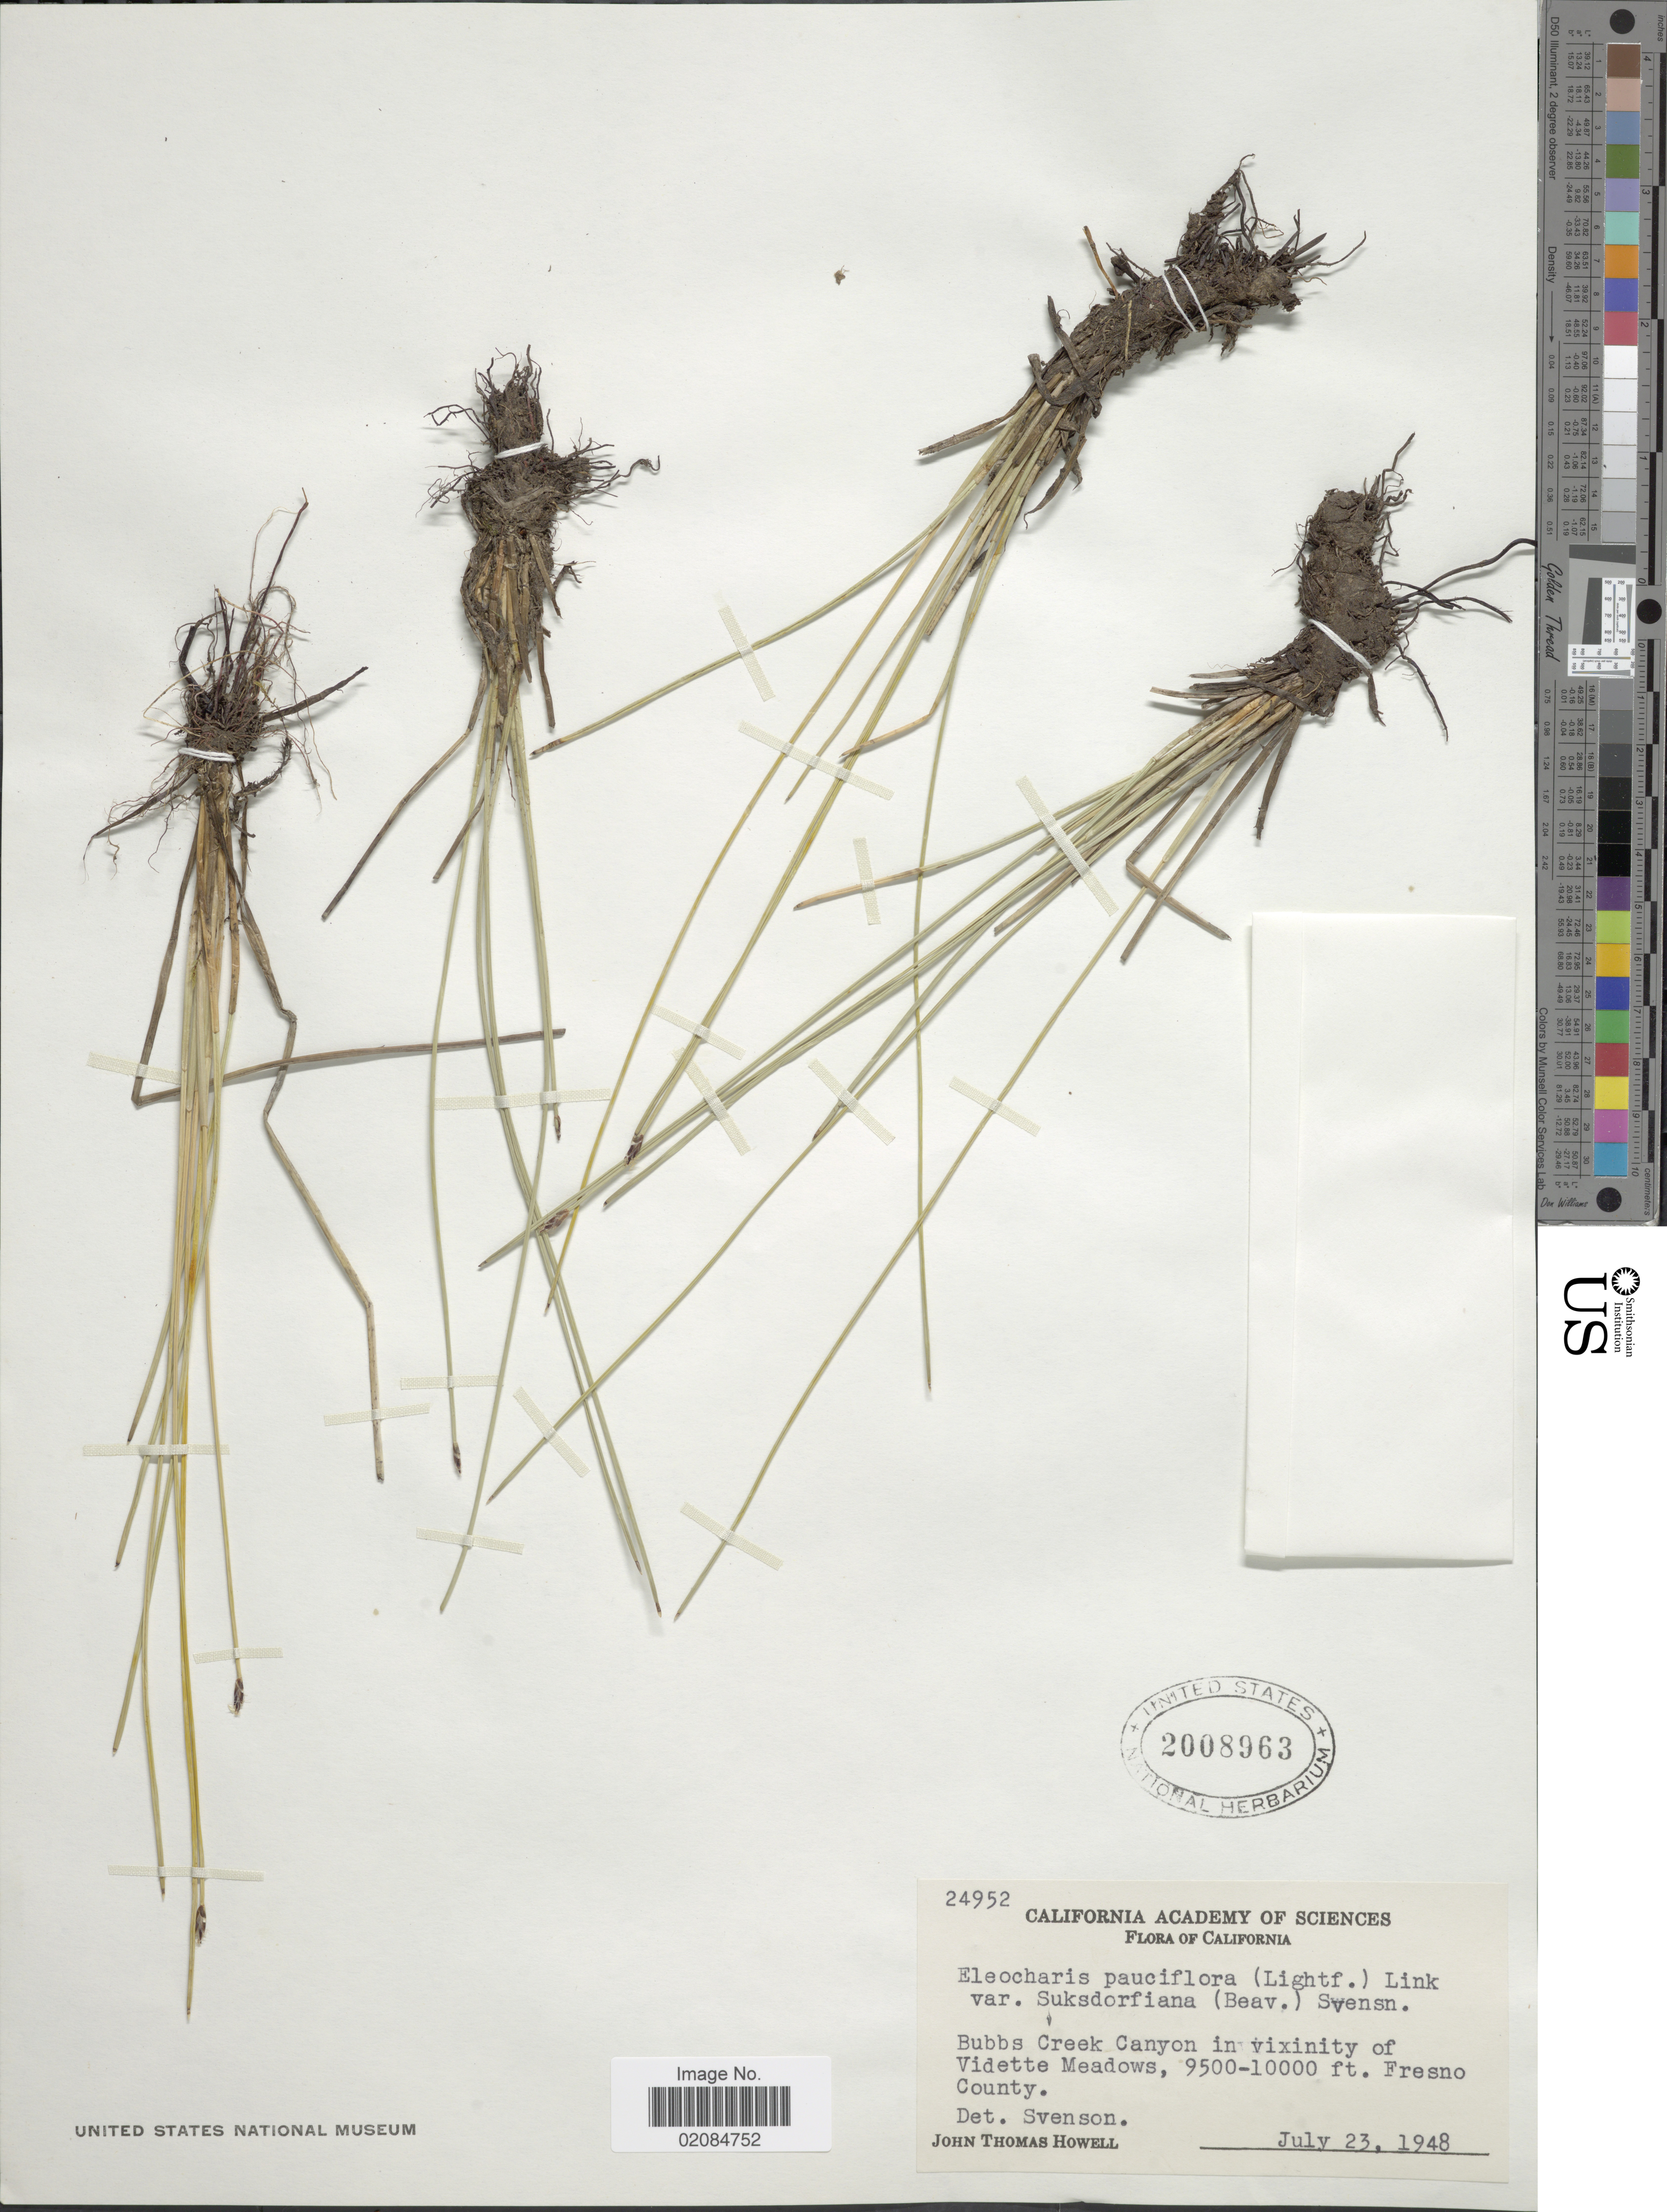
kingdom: Plantae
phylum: Tracheophyta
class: Liliopsida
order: Poales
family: Cyperaceae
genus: Eleocharis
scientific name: Eleocharis suksdorfiana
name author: Beauverd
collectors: J. T. Howell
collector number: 24952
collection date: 1948-07-23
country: United States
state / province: California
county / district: Fresno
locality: Bubbs Creek Canyon in vicinity of Vidette Meadows, Fresno County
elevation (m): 2896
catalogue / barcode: US 2008963